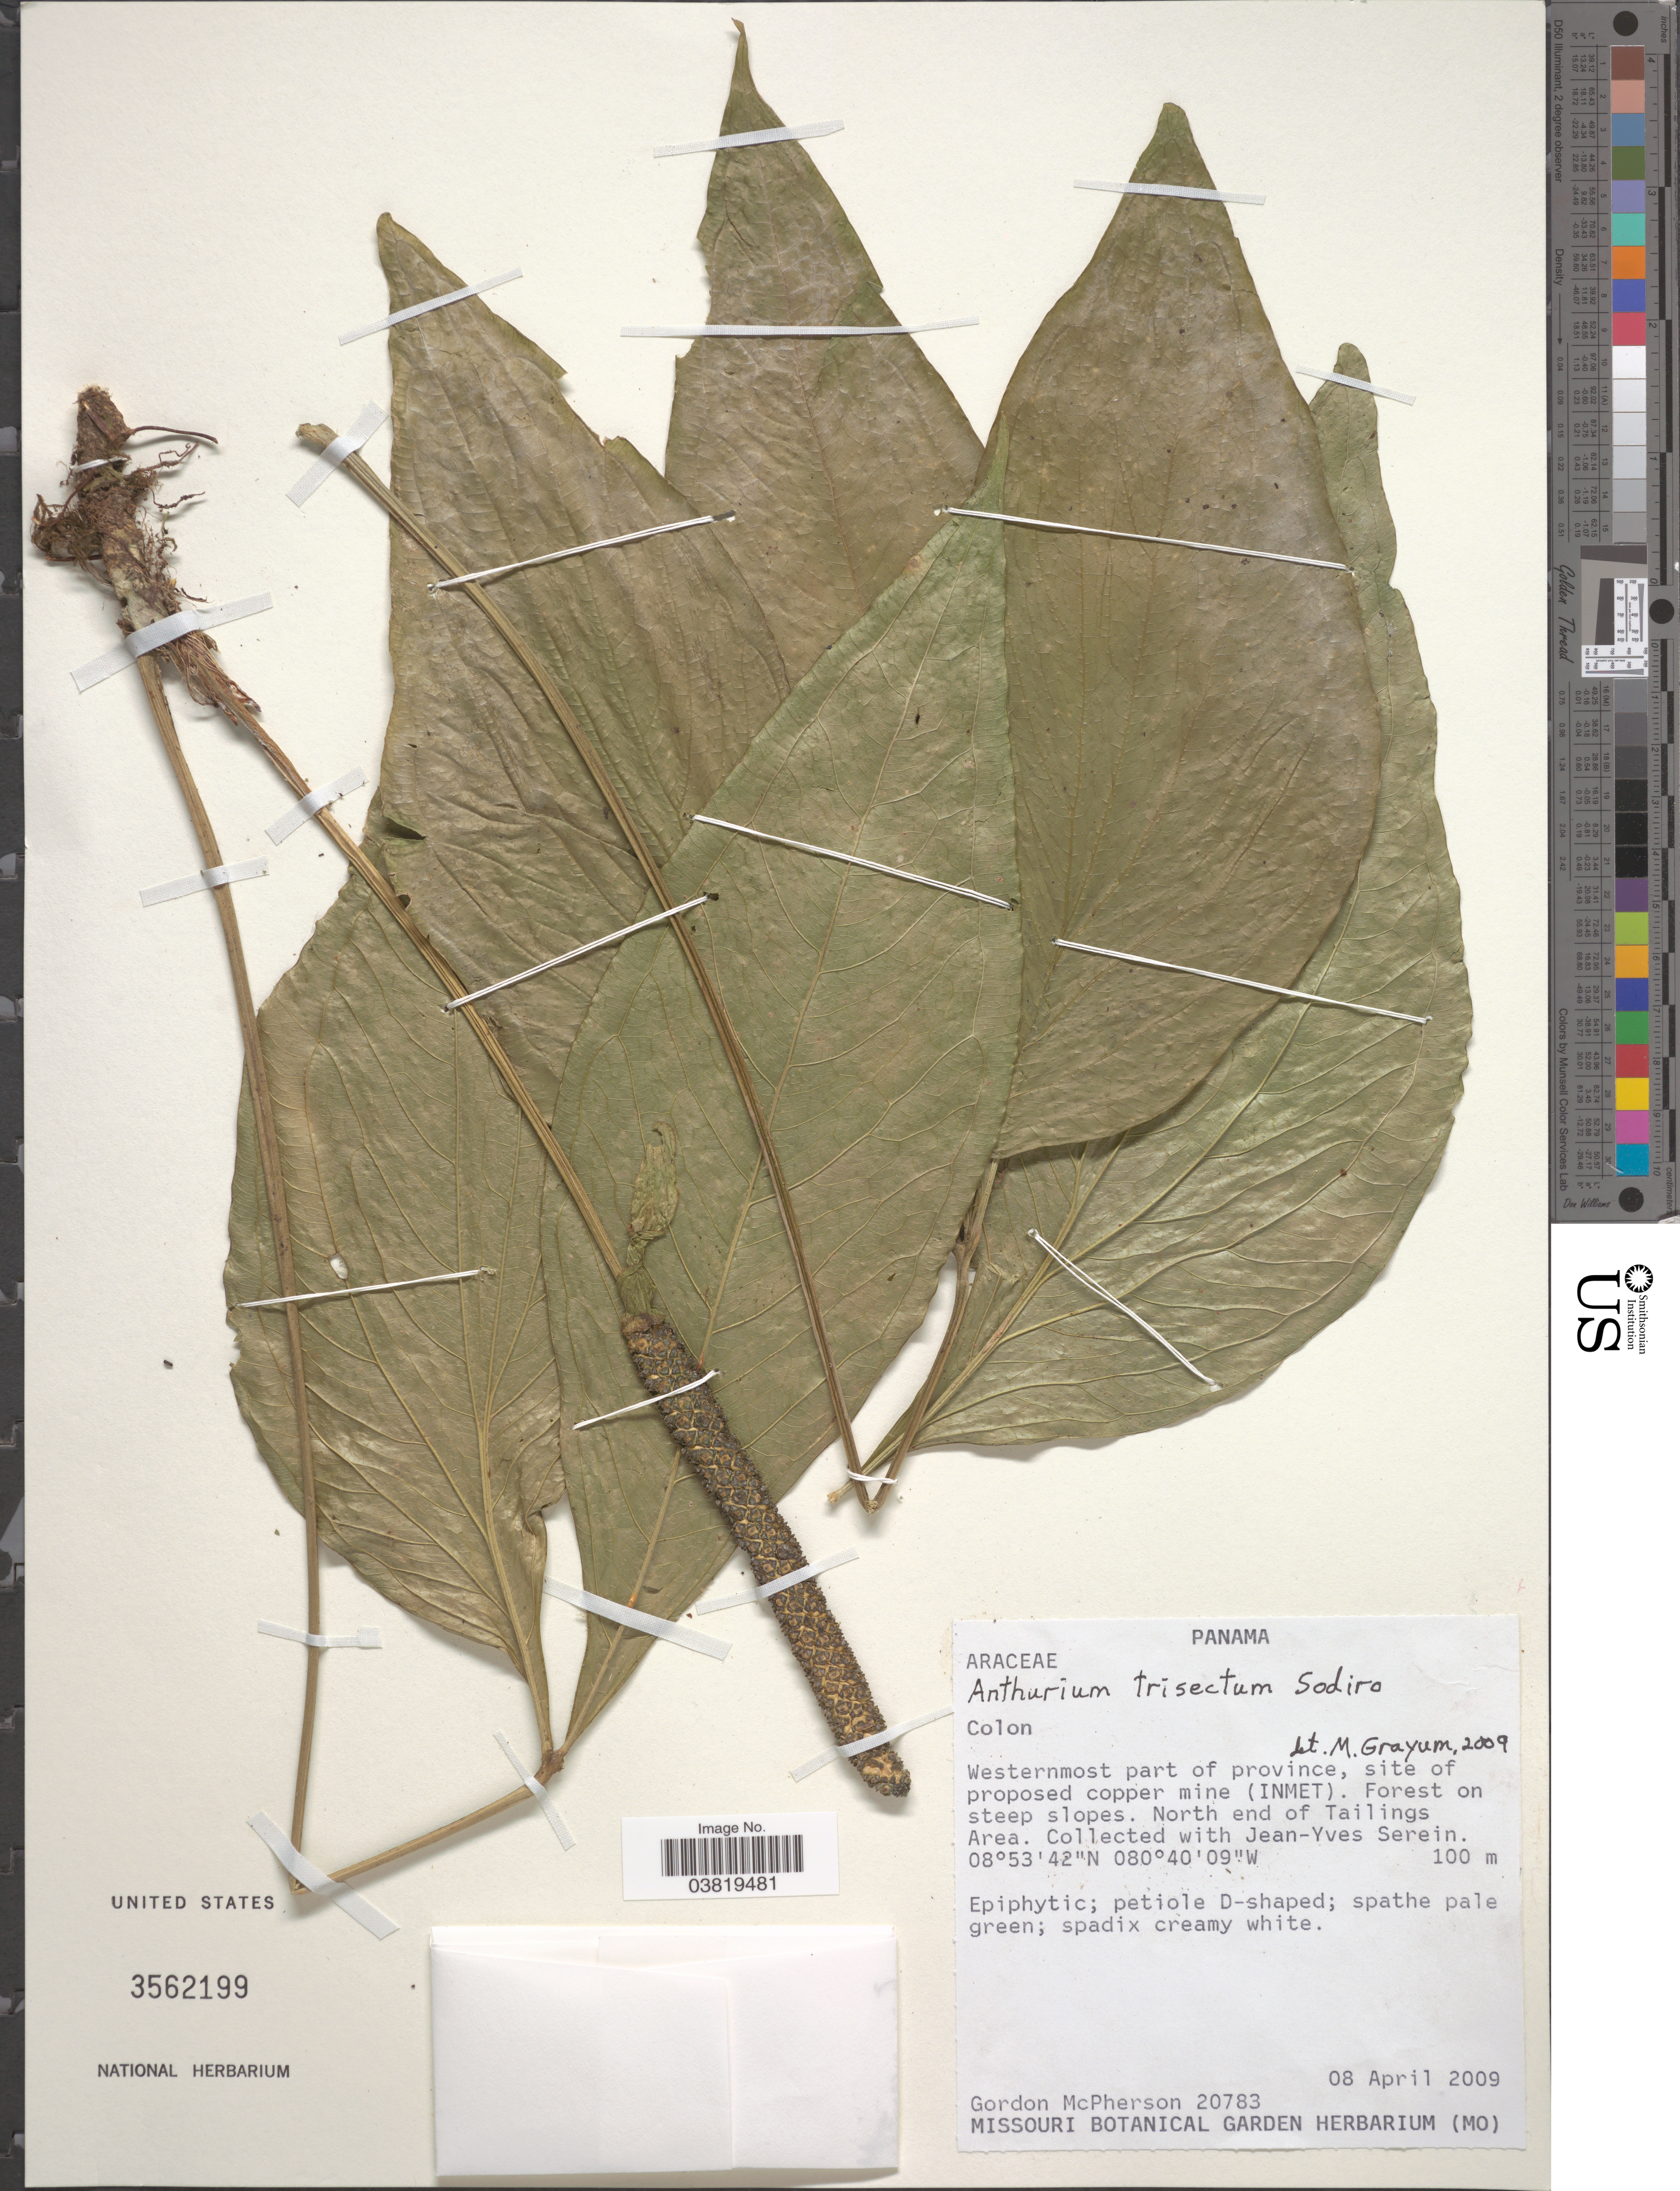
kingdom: Plantae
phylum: Tracheophyta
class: Liliopsida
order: Alismatales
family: Araceae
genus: Anthurium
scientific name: Anthurium trisectum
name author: Sodiro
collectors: G. McPherson & J. Serein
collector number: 20783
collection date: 2009-04-08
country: Panama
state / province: Colón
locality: Westernmost part of province, site of proposed copper mine (INMET). North end of Tailings Area.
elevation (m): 100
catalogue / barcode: US 3562199